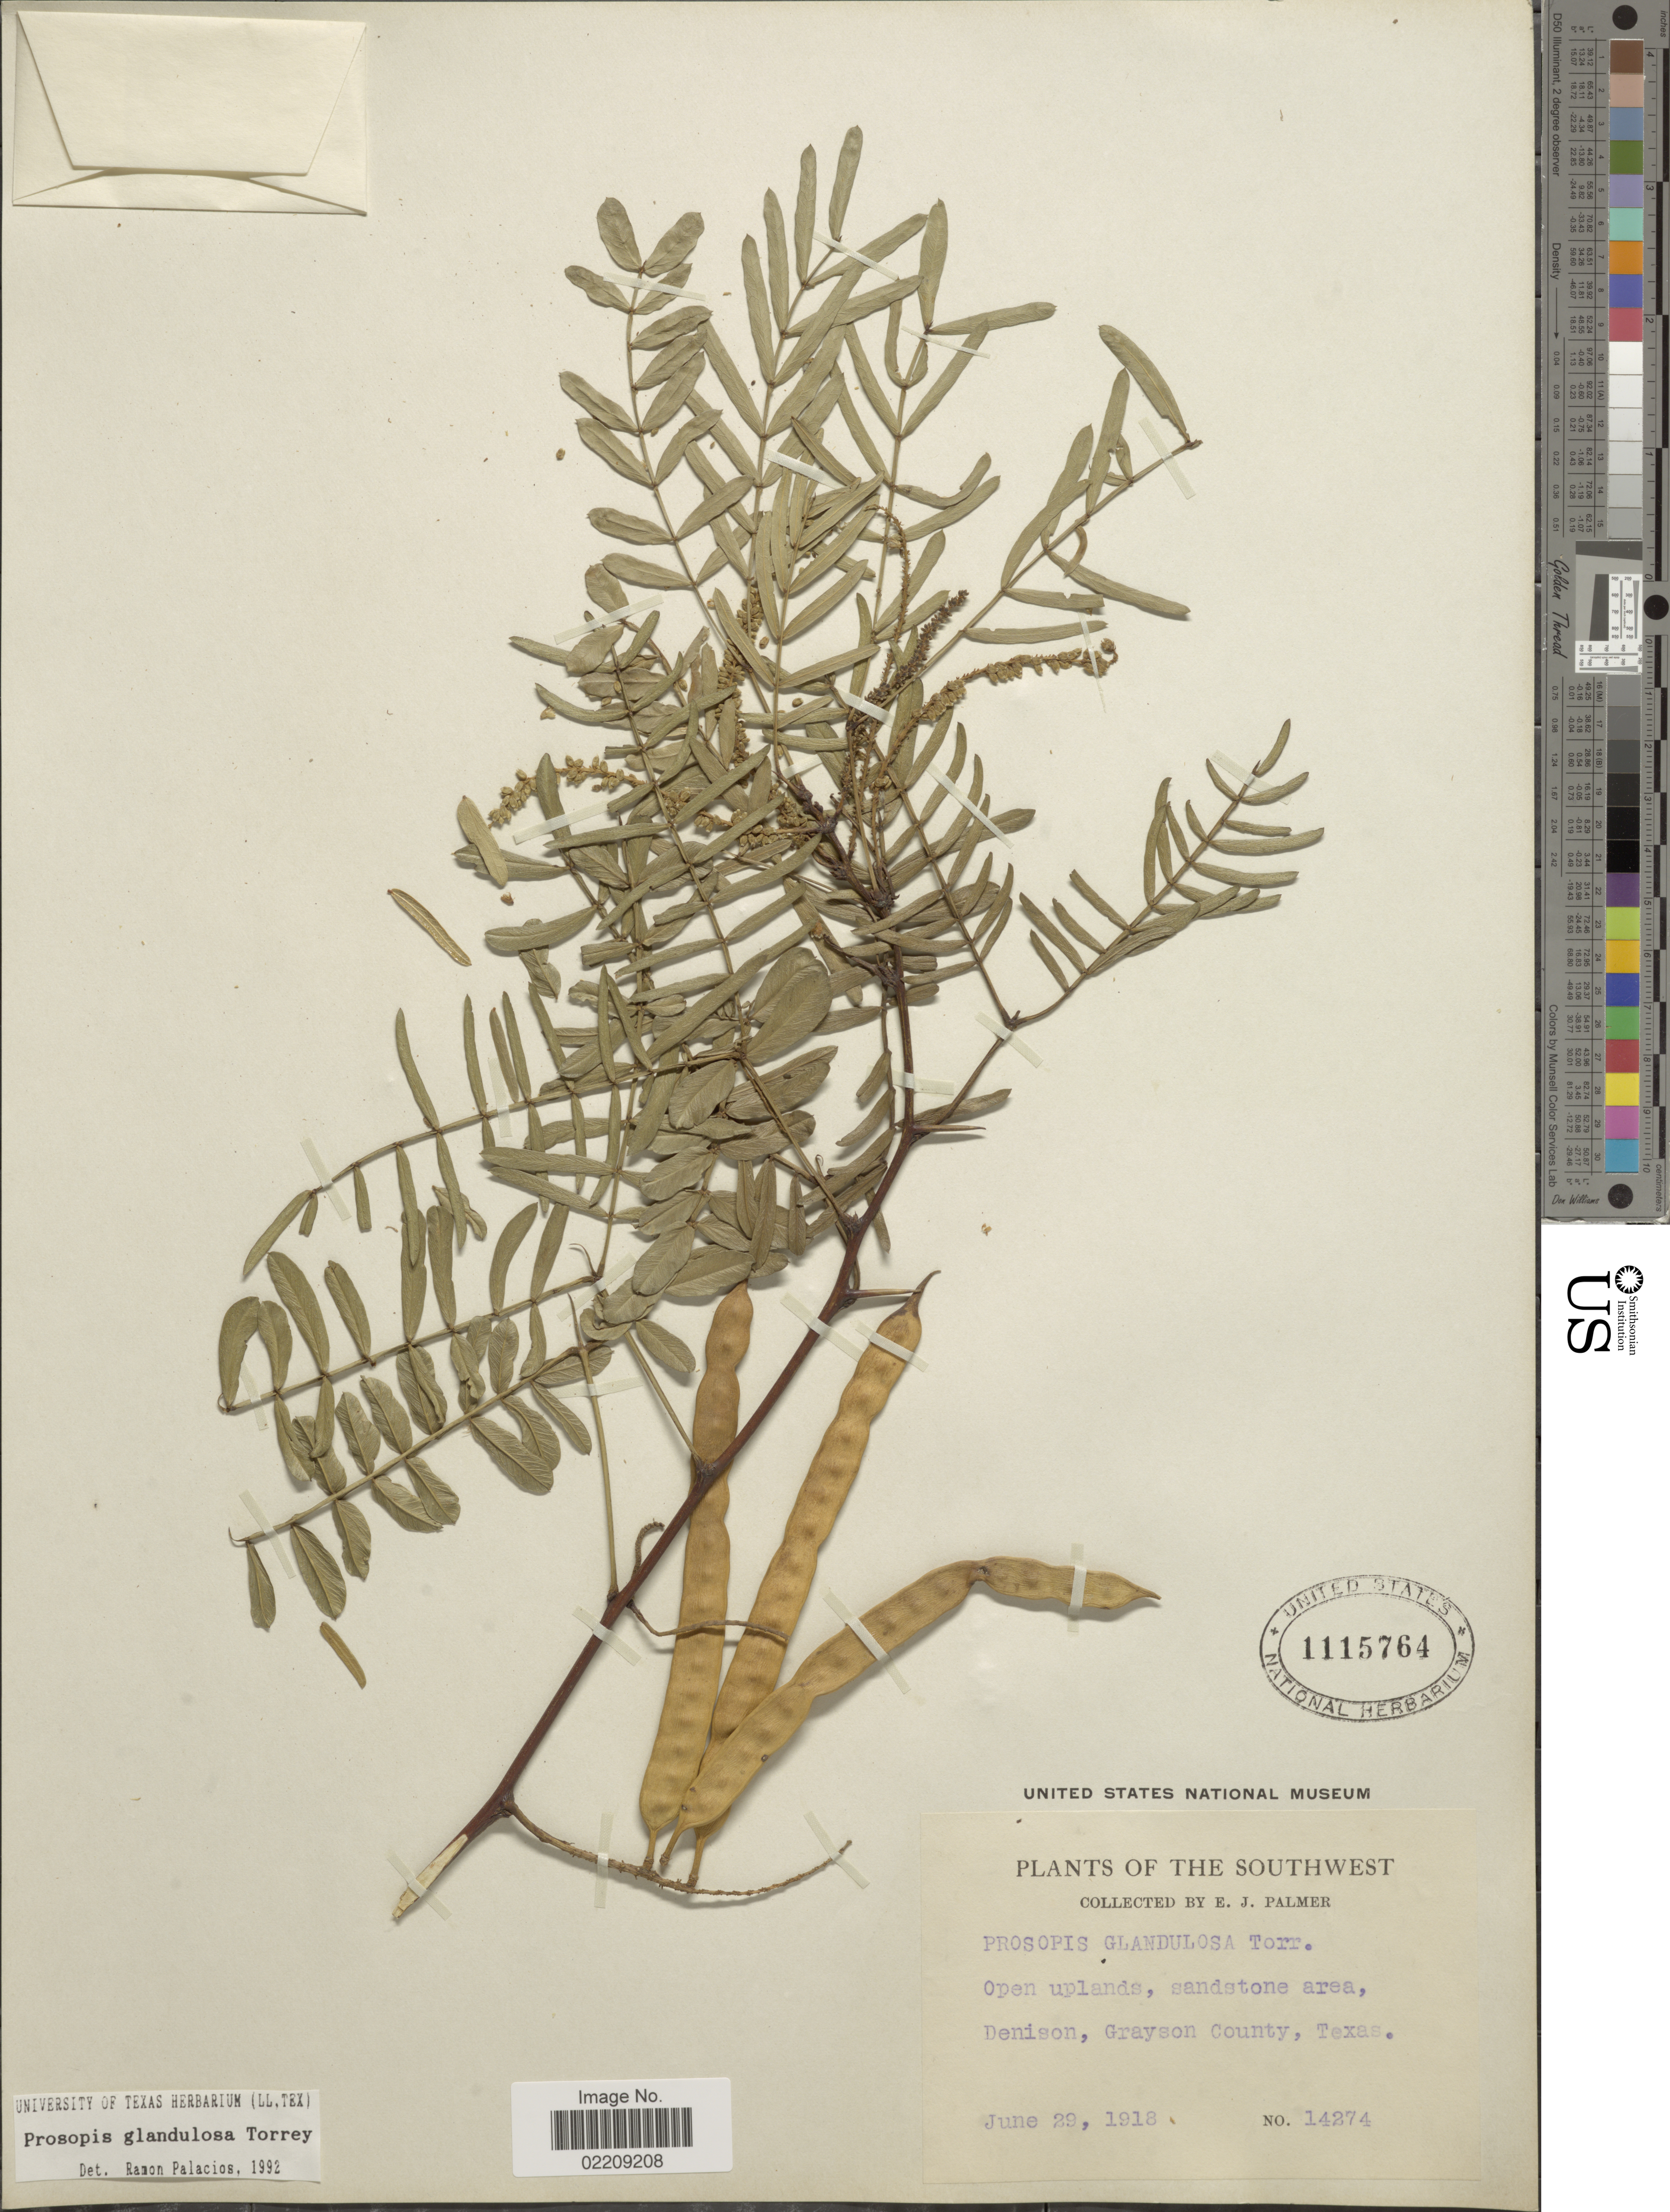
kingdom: Plantae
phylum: Tracheophyta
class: Magnoliopsida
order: Fabales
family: Fabaceae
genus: Neltuma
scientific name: Neltuma glandulosa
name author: (Torr.) Britton & Rose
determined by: Strong, Mark T., (BOT), Smithsonian Institution - National Museum of Natural History (UNITED STATES)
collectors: E. J. Palmer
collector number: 14274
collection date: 1918-06-29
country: United States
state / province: Texas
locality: The Southwest, Open uplands, sandstone area, Denison, Grayson County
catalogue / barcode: US 1115764